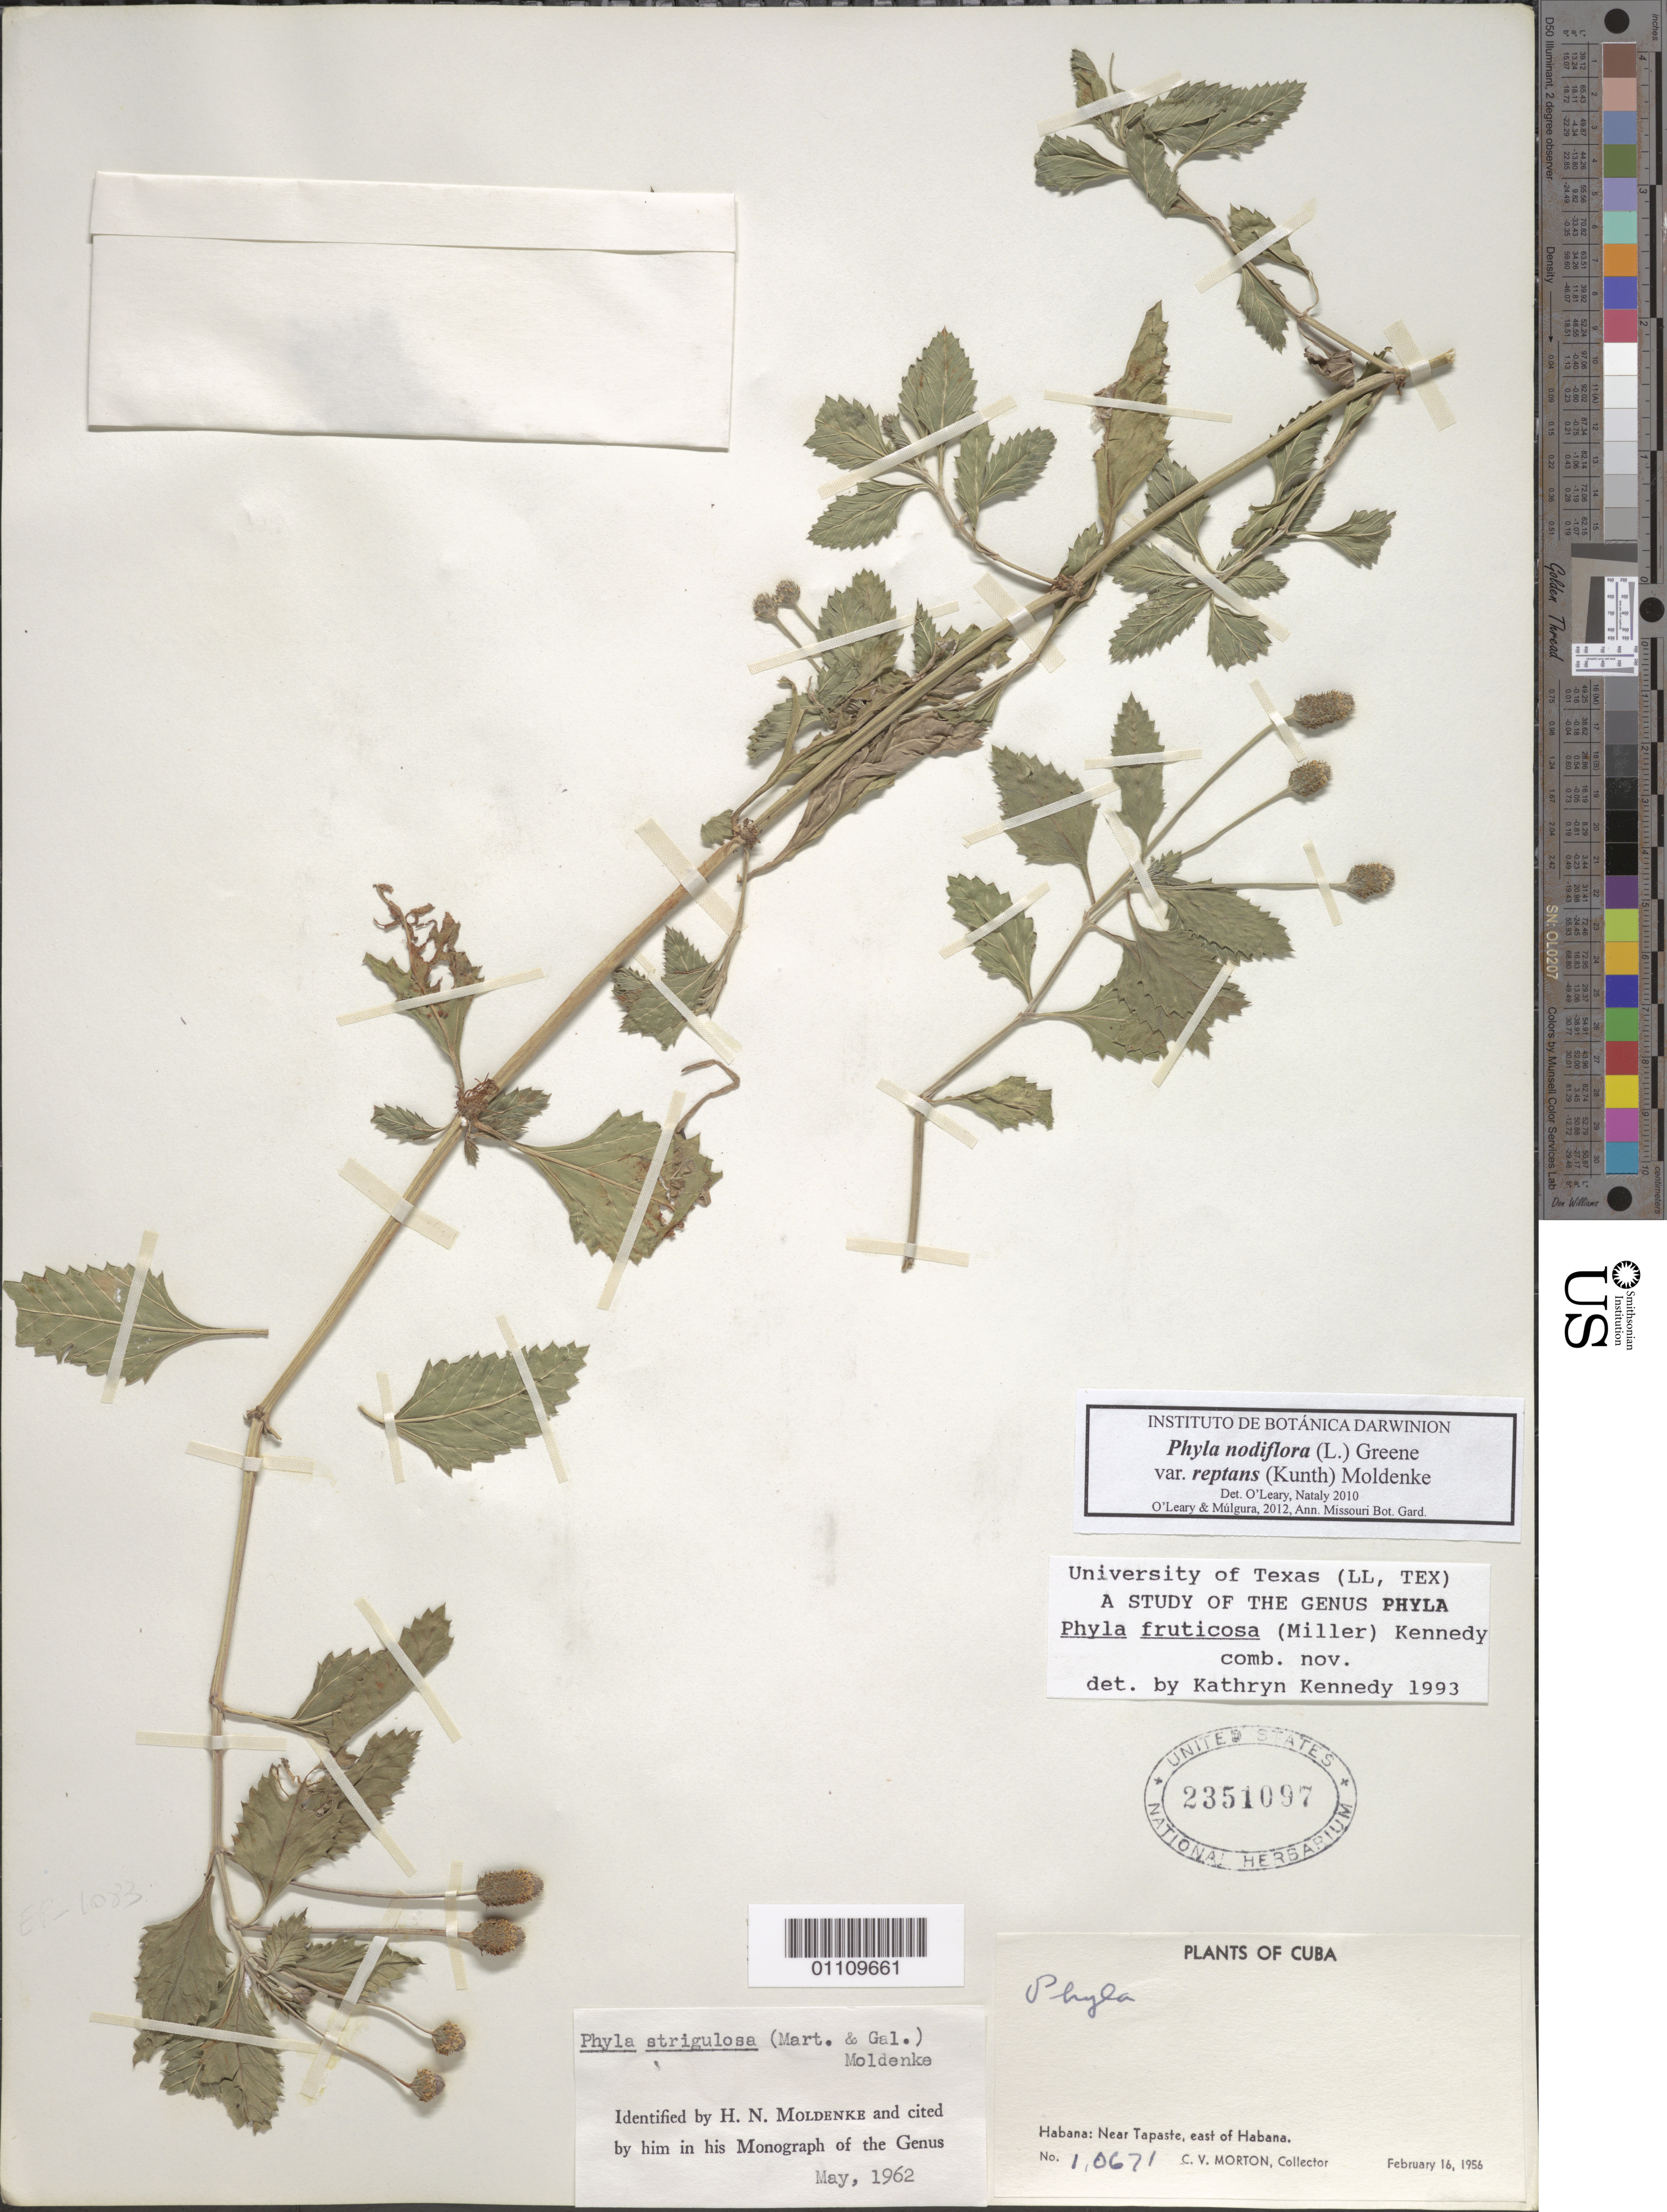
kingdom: Plantae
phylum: Tracheophyta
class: Magnoliopsida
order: Lamiales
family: Verbenaceae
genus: Phyla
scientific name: Phyla nodiflora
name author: (L.) Greene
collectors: C. V. Morton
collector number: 10671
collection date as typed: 16 Feb 1956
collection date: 1956-02-16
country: Cuba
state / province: La Habana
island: Cuba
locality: Tapaste, near; E of Havana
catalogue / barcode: US 2351097